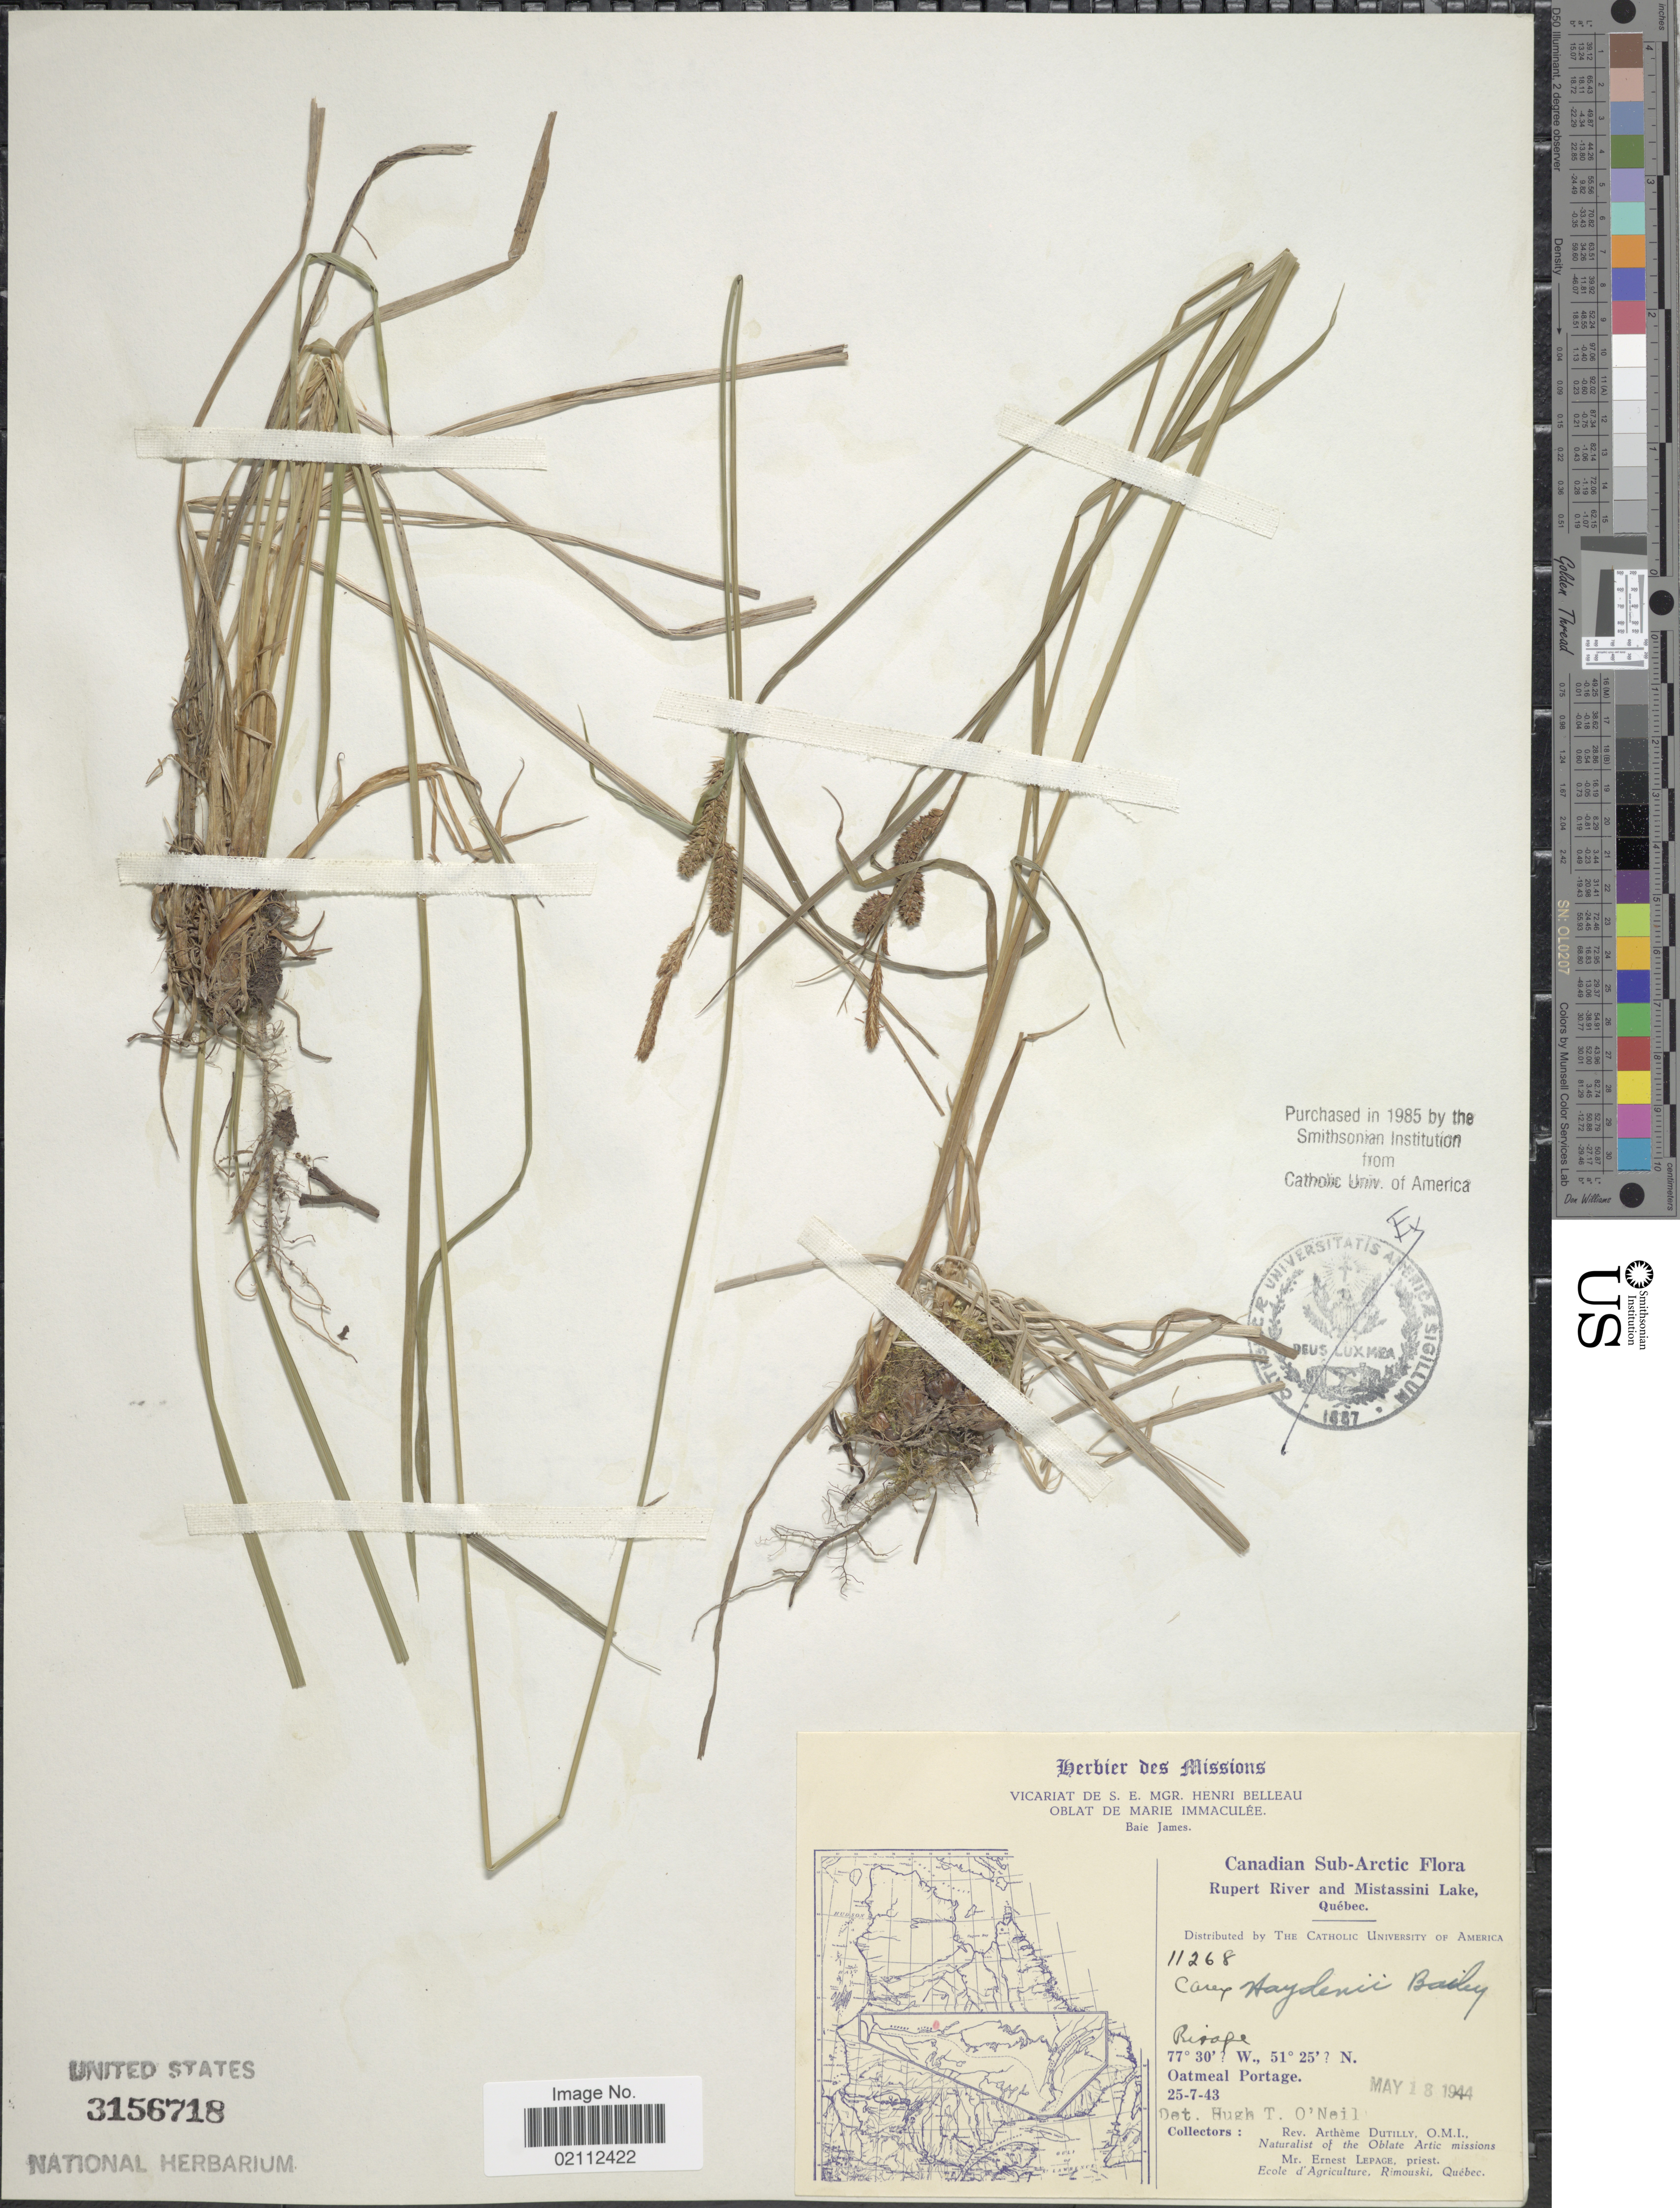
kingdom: Plantae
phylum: Tracheophyta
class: Liliopsida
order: Poales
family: Cyperaceae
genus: Carex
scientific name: Carex haydenii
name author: Dewey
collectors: A. Dutilly & E. Lepage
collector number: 11268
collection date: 1943-07-25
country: Canada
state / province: Quebec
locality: Canadian Sub-Arctic. Rupert River and Mistassini Lake. Oatmeal Portage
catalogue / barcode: US 3156718